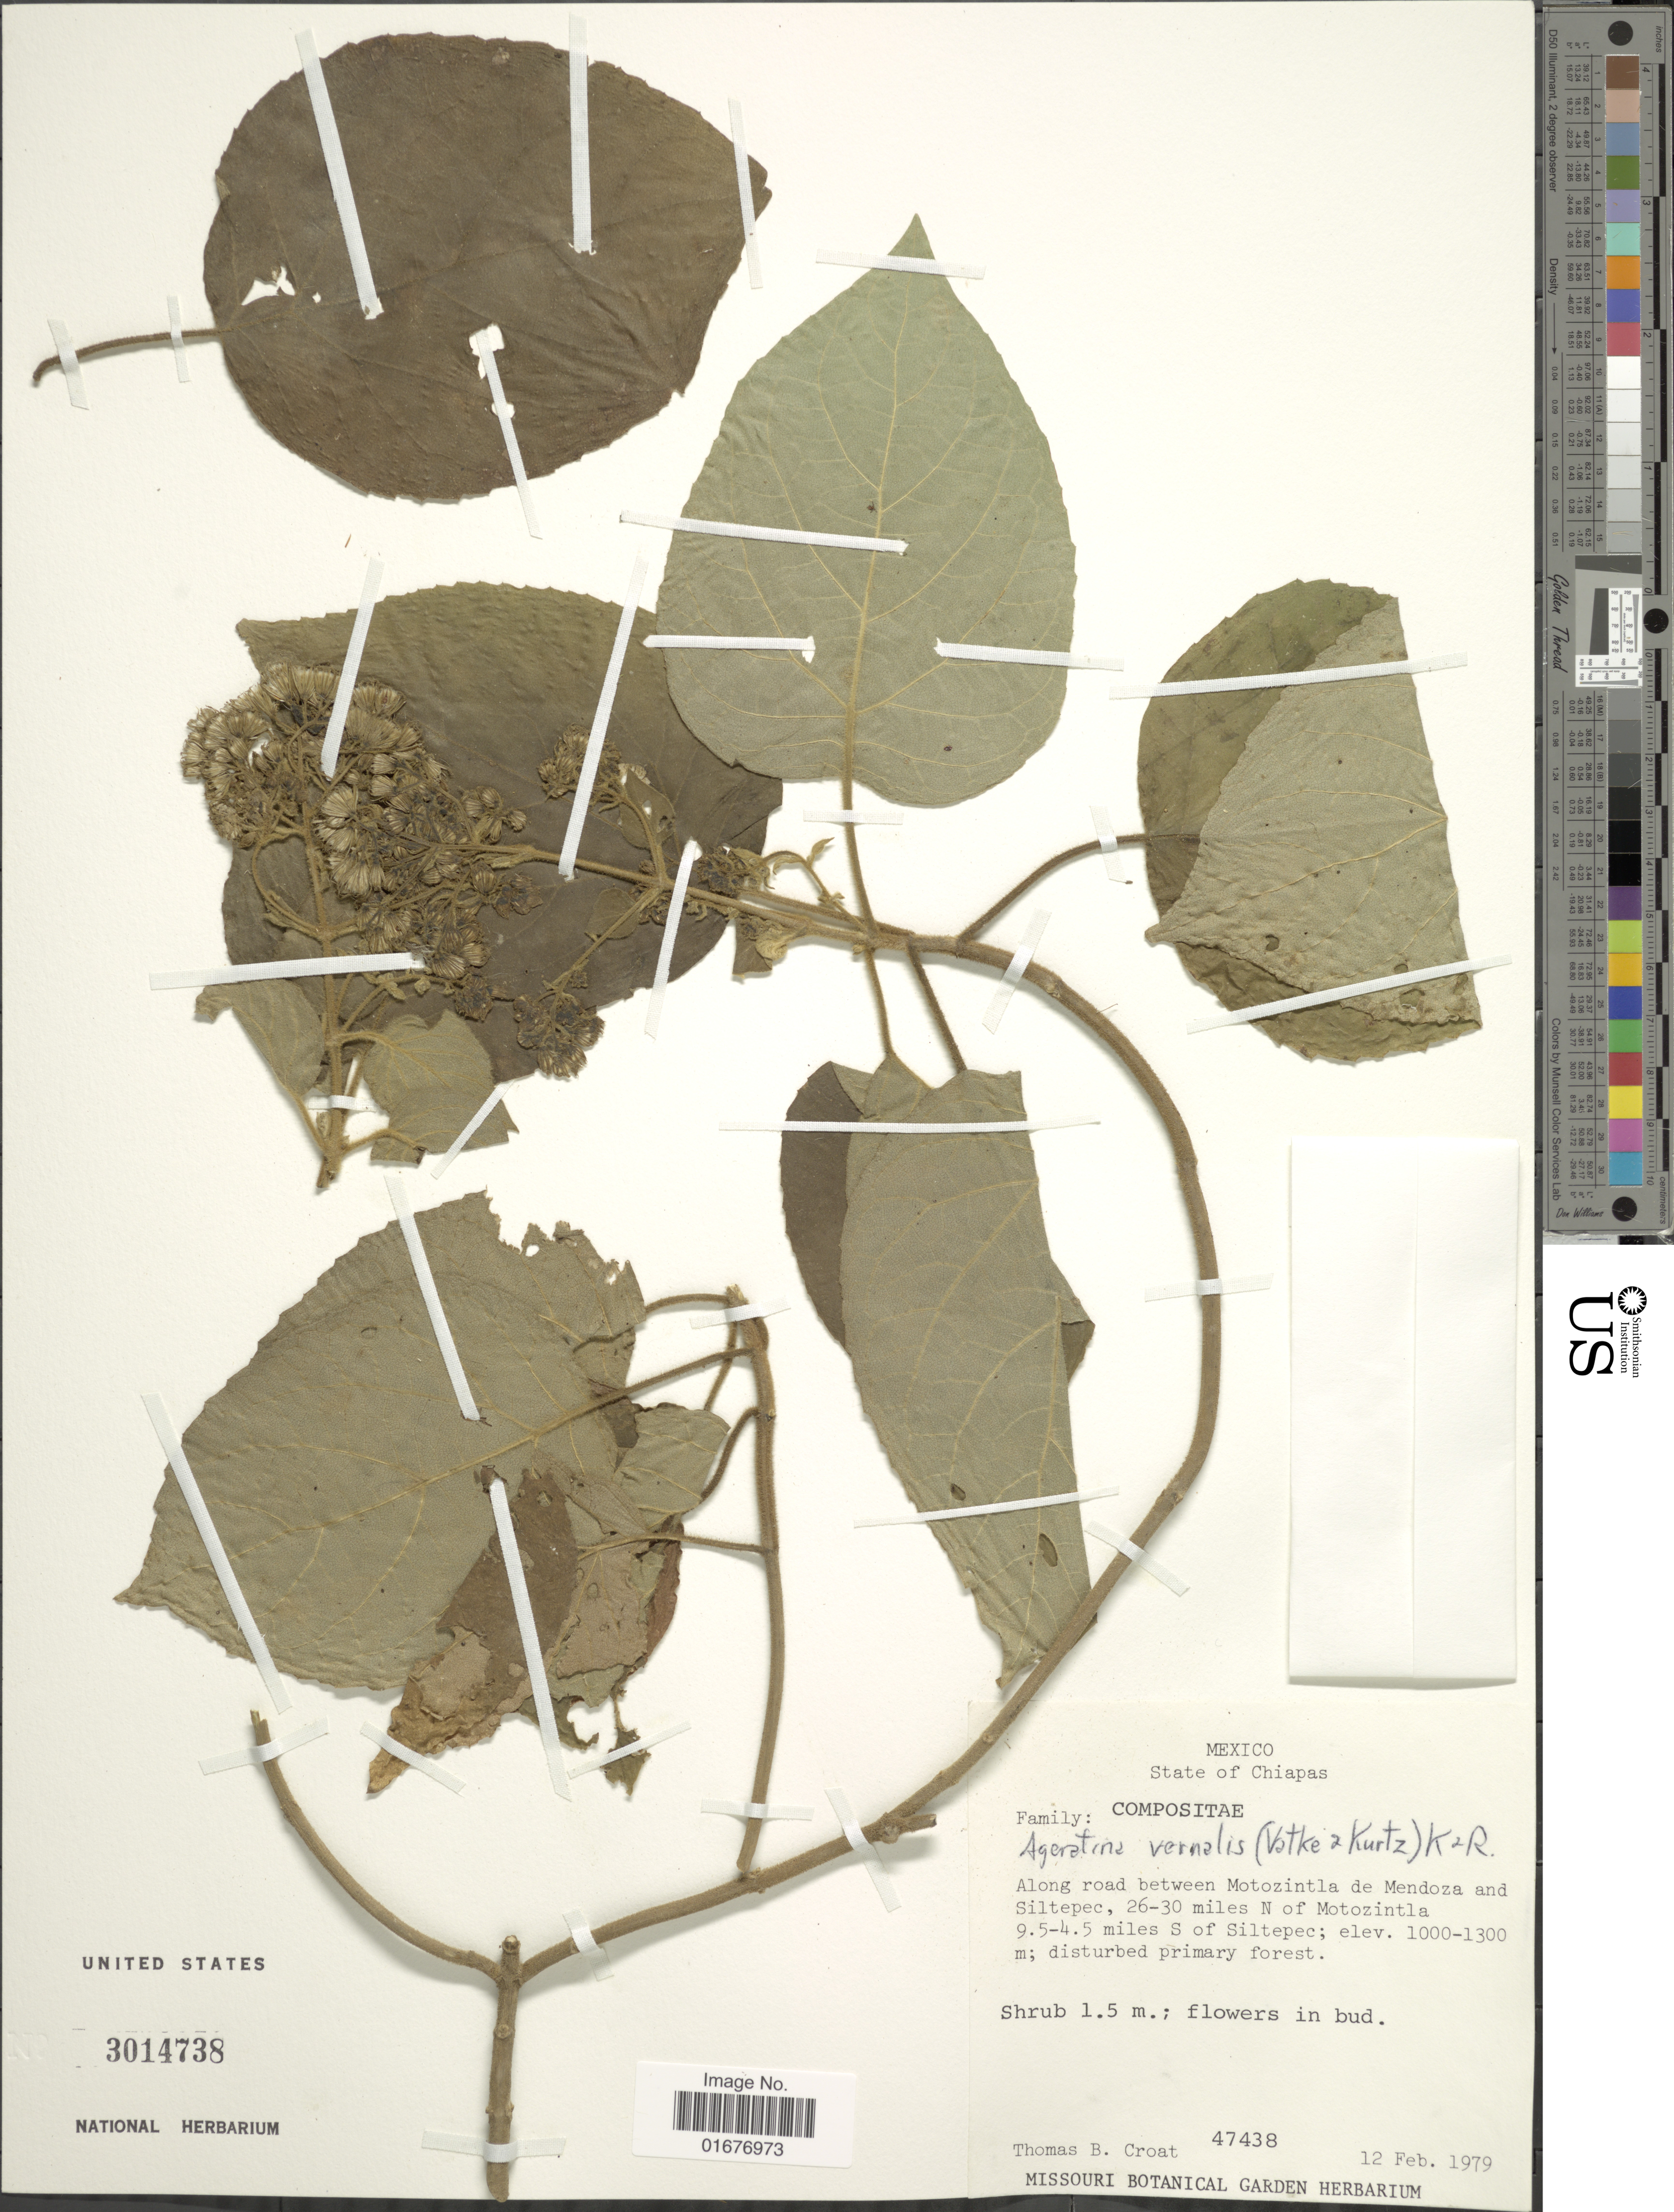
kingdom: Plantae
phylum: Tracheophyta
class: Magnoliopsida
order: Asterales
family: Asteraceae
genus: Ageratina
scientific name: Ageratina vernalis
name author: (Vatke & Kurtz) R.M. King & H. Rob.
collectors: T. B. Croat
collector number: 47438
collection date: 1979-02-12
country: Mexico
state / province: Chiapas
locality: Along road between Motozintla de Mendoza and Siltepec, 26-30 miles N of Motozintla, 9.5-4.5 miles S of Siltepec; disturbed primary forest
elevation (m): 1000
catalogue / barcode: US 3014738